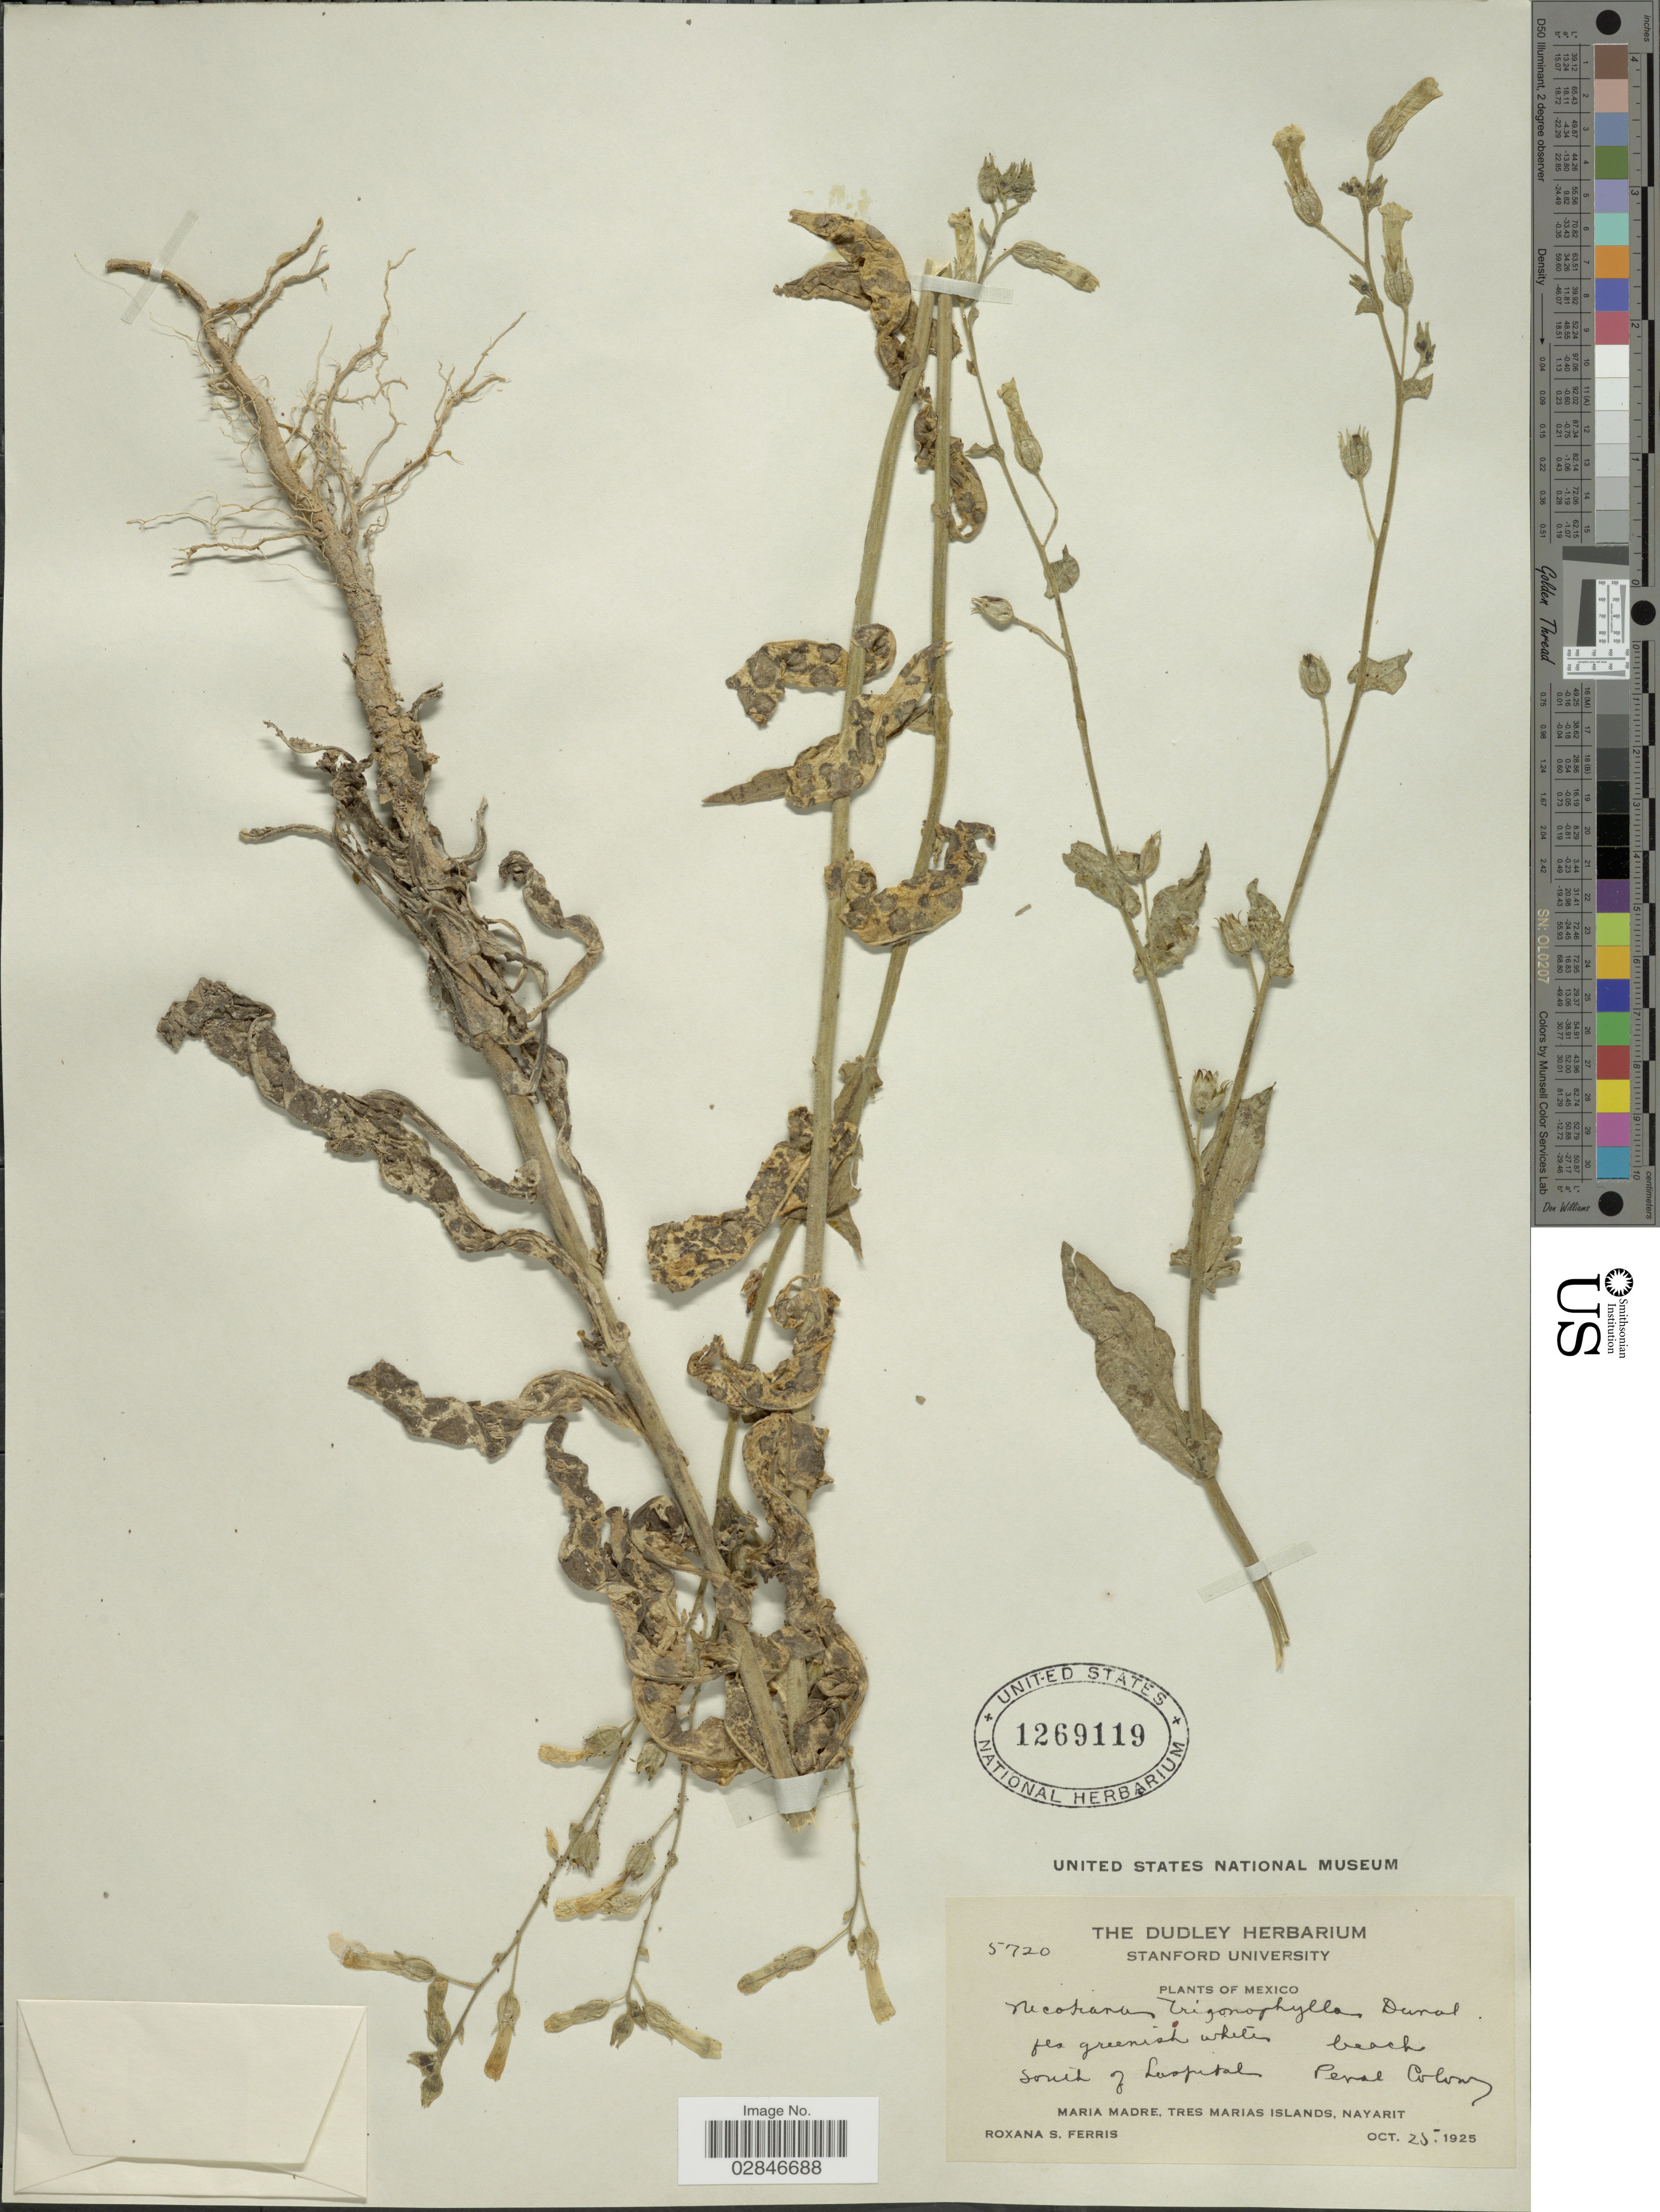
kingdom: Plantae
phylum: Tracheophyta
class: Magnoliopsida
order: Solanales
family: Solanaceae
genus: Nicotiana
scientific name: Nicotiana trigonophylla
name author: Dunal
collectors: R. S. Ferris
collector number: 5720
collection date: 1925-10-25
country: Mexico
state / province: Nayarit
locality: South of hospital, Penal Colony, Maria Madre, Tres Marias Islands.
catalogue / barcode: US 1269119